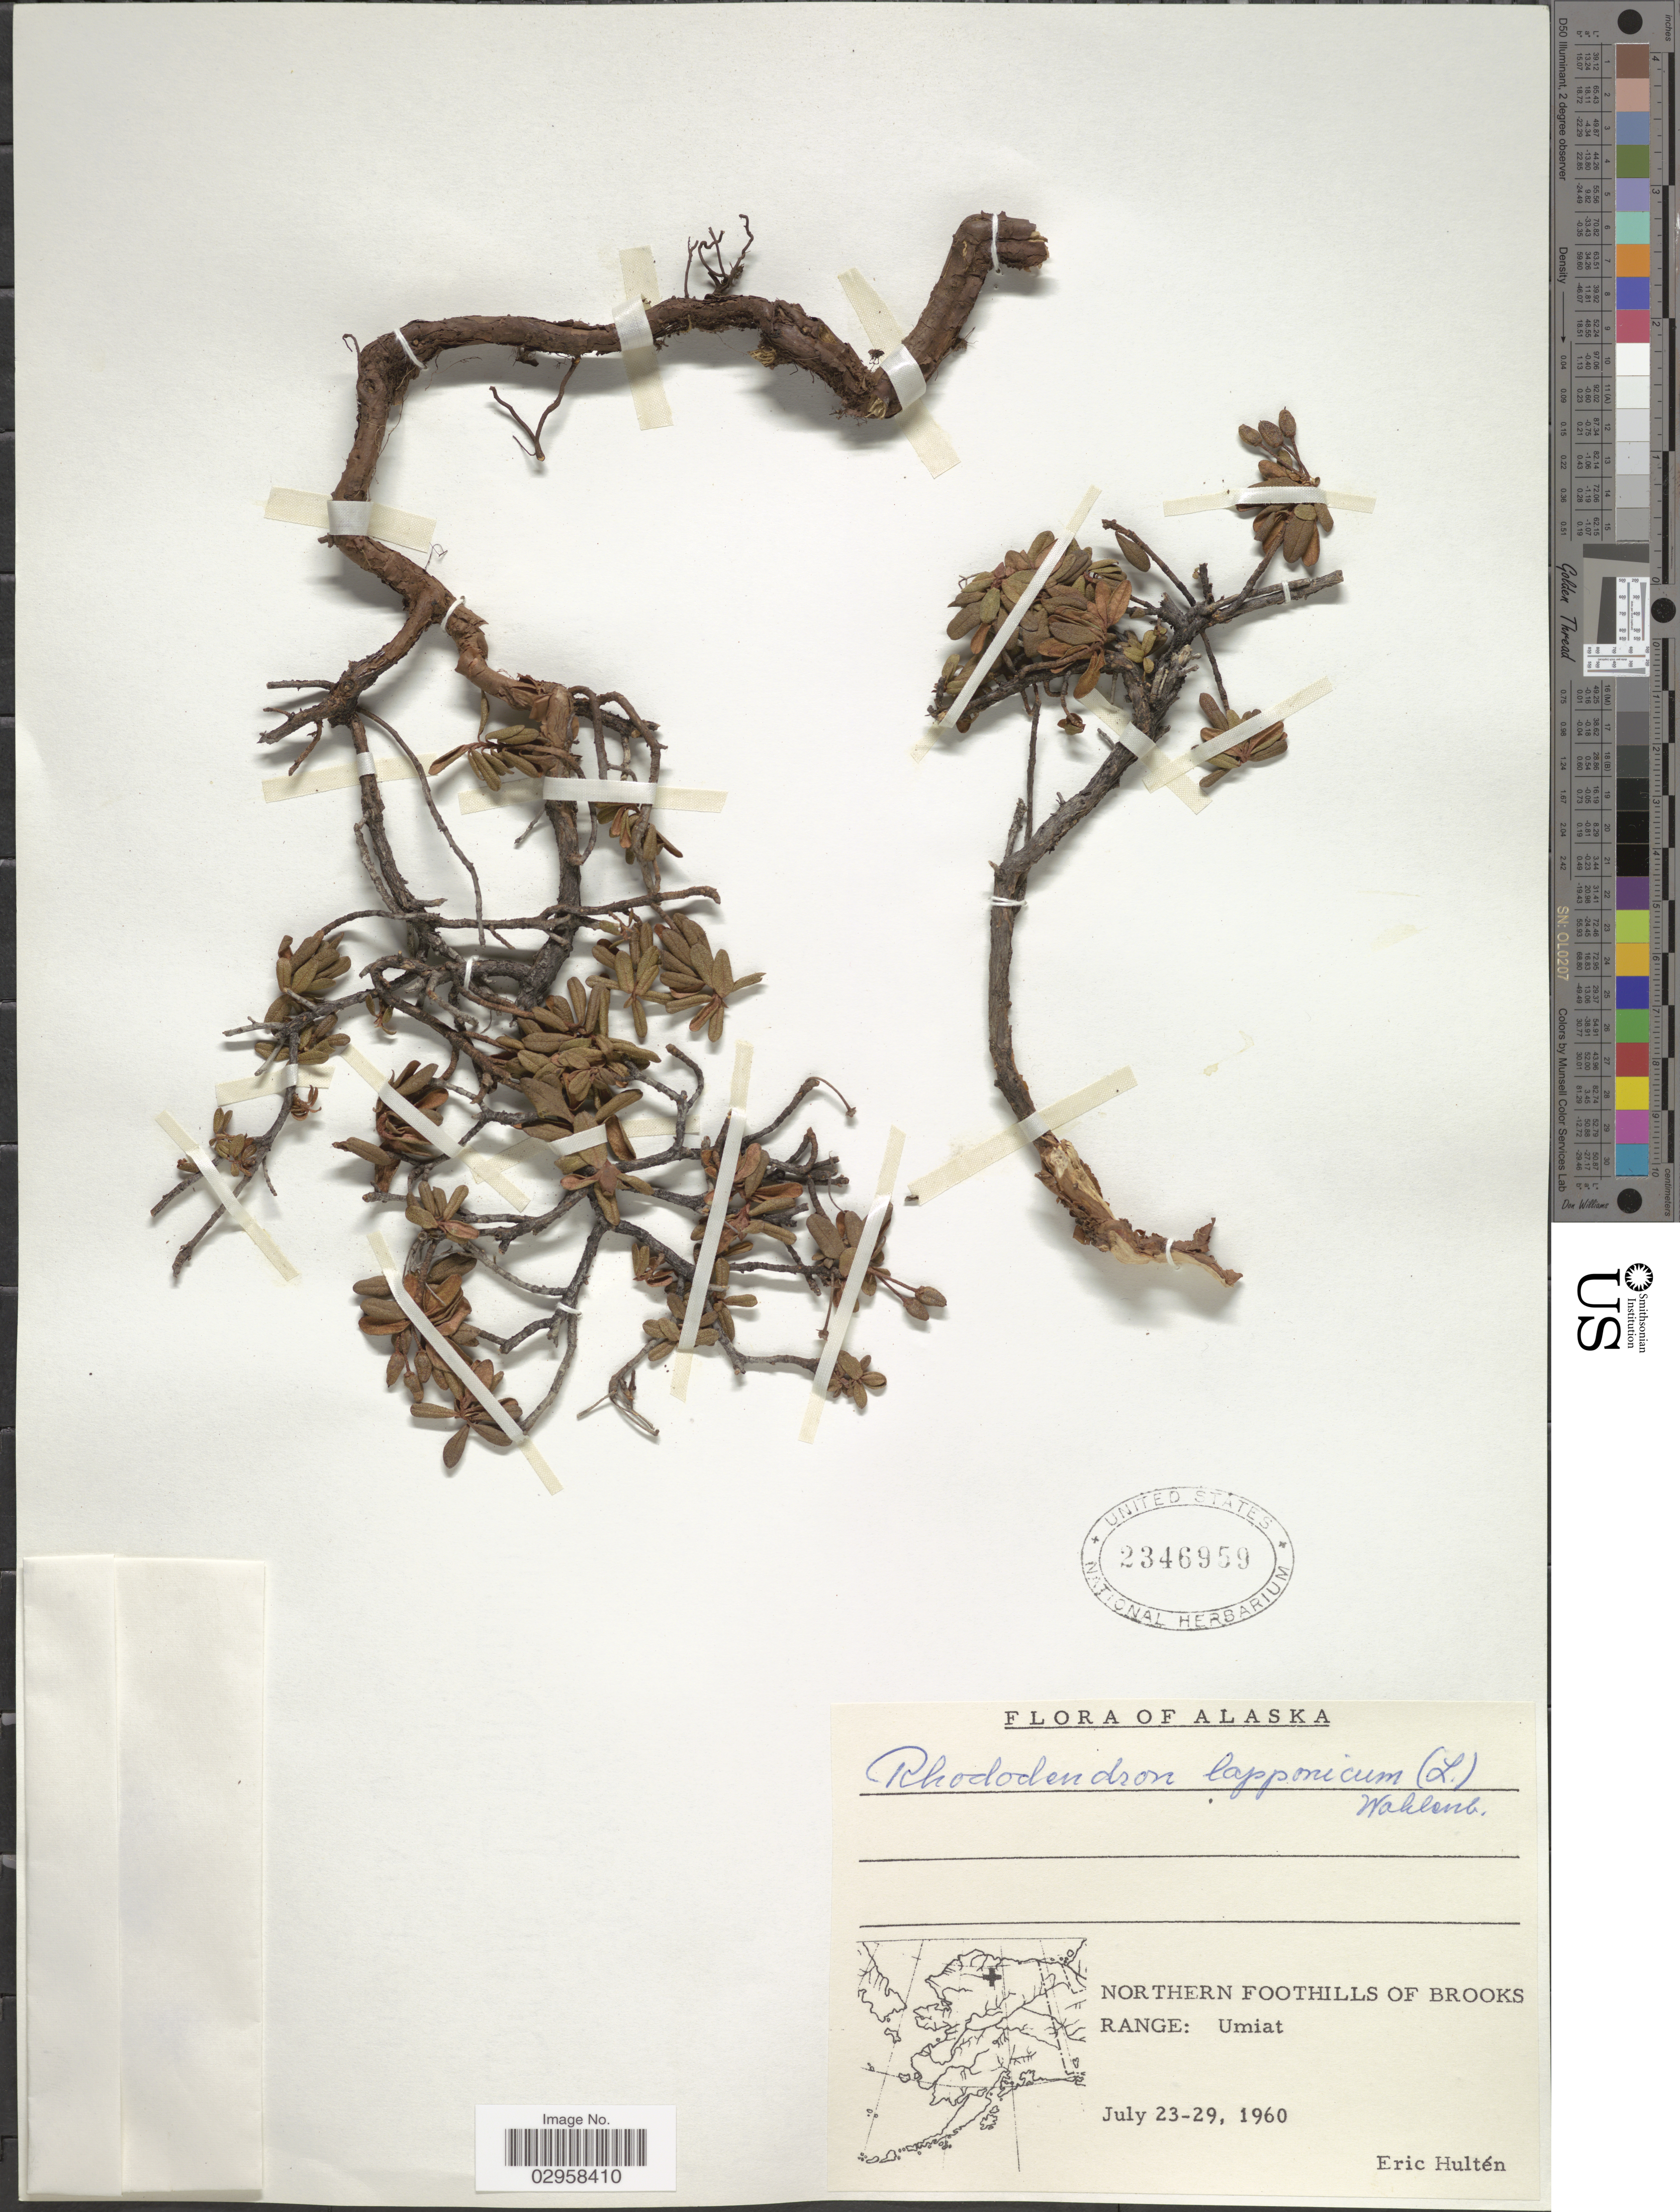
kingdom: Plantae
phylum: Tracheophyta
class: Magnoliopsida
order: Ericales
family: Ericaceae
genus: Rhododendron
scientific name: Rhododendron lapponicum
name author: (L.) Wahlenb.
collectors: E. G. Hultén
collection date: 1960-07-23/1960-07-29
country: United States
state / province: Alaska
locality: Northern Foothills of Brooks Range: Umiat.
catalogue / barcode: US 2346959